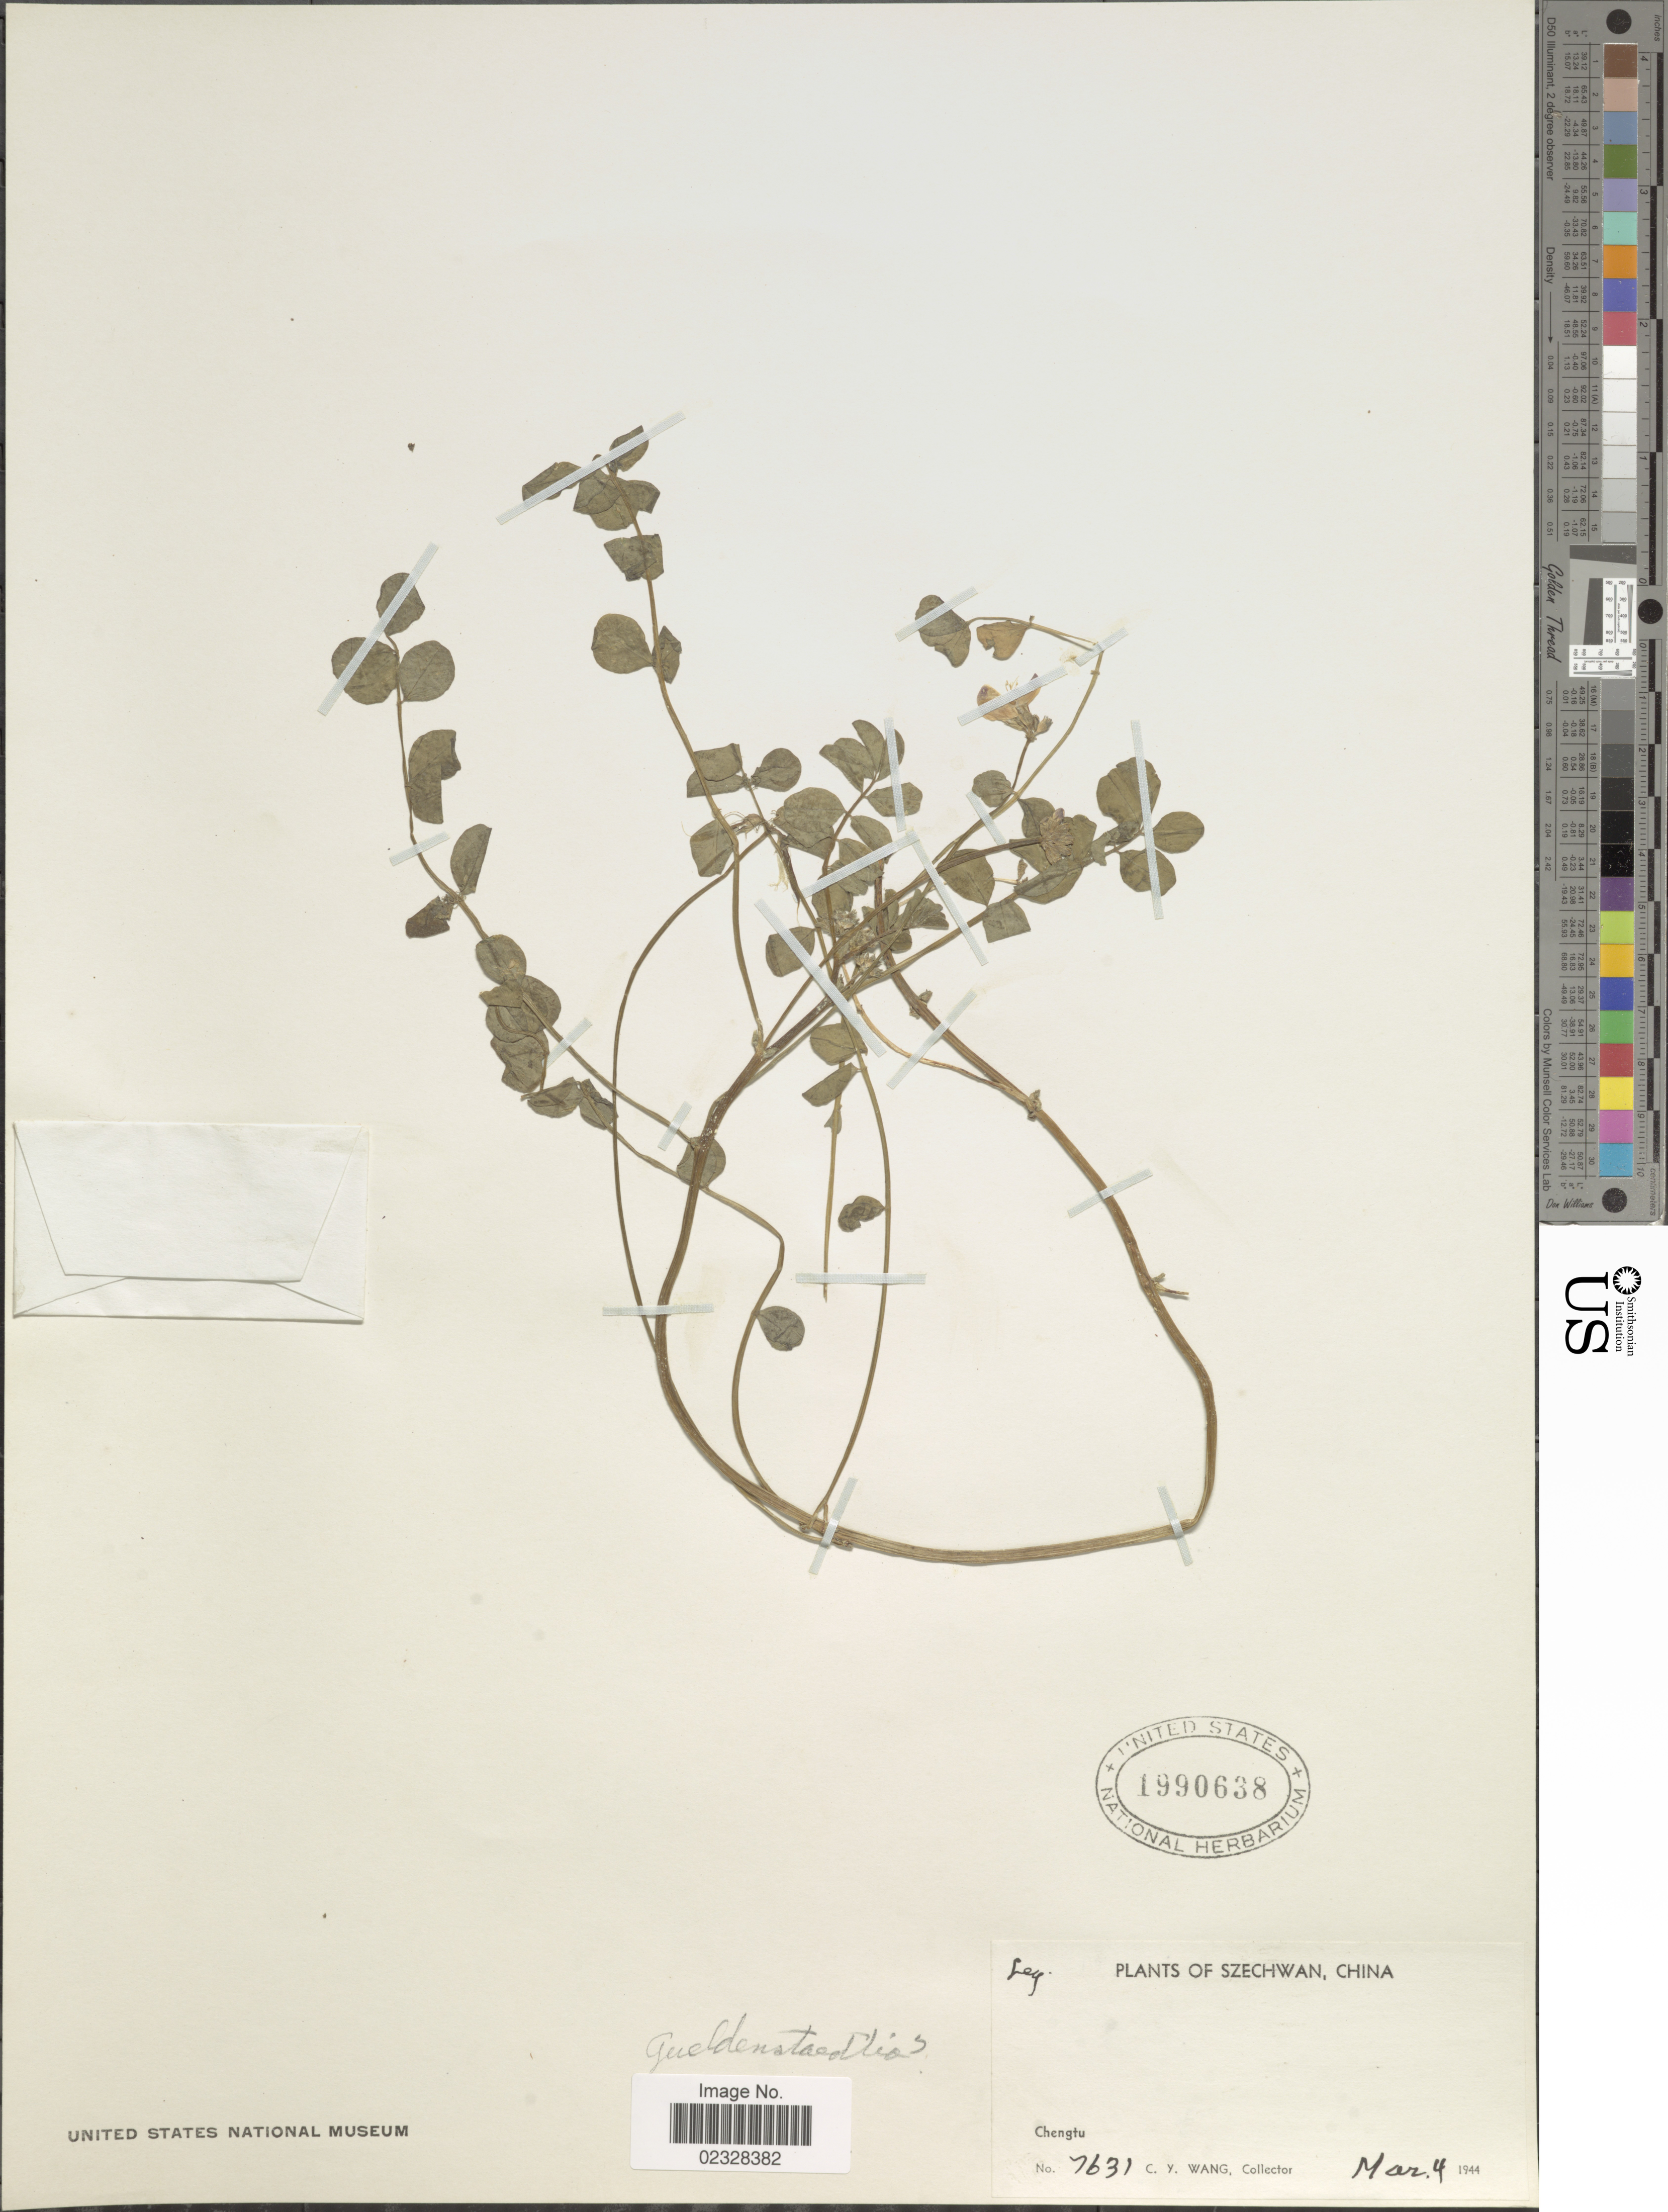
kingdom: Plantae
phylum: Tracheophyta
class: Magnoliopsida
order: Fabales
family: Fabaceae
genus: Gueldenstaedtia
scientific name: Gueldenstaedtia sp.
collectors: C. y. Wang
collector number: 7631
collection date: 1944-03-04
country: China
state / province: Sichuan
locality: Szechwan, Chengtu.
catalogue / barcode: US 1990638